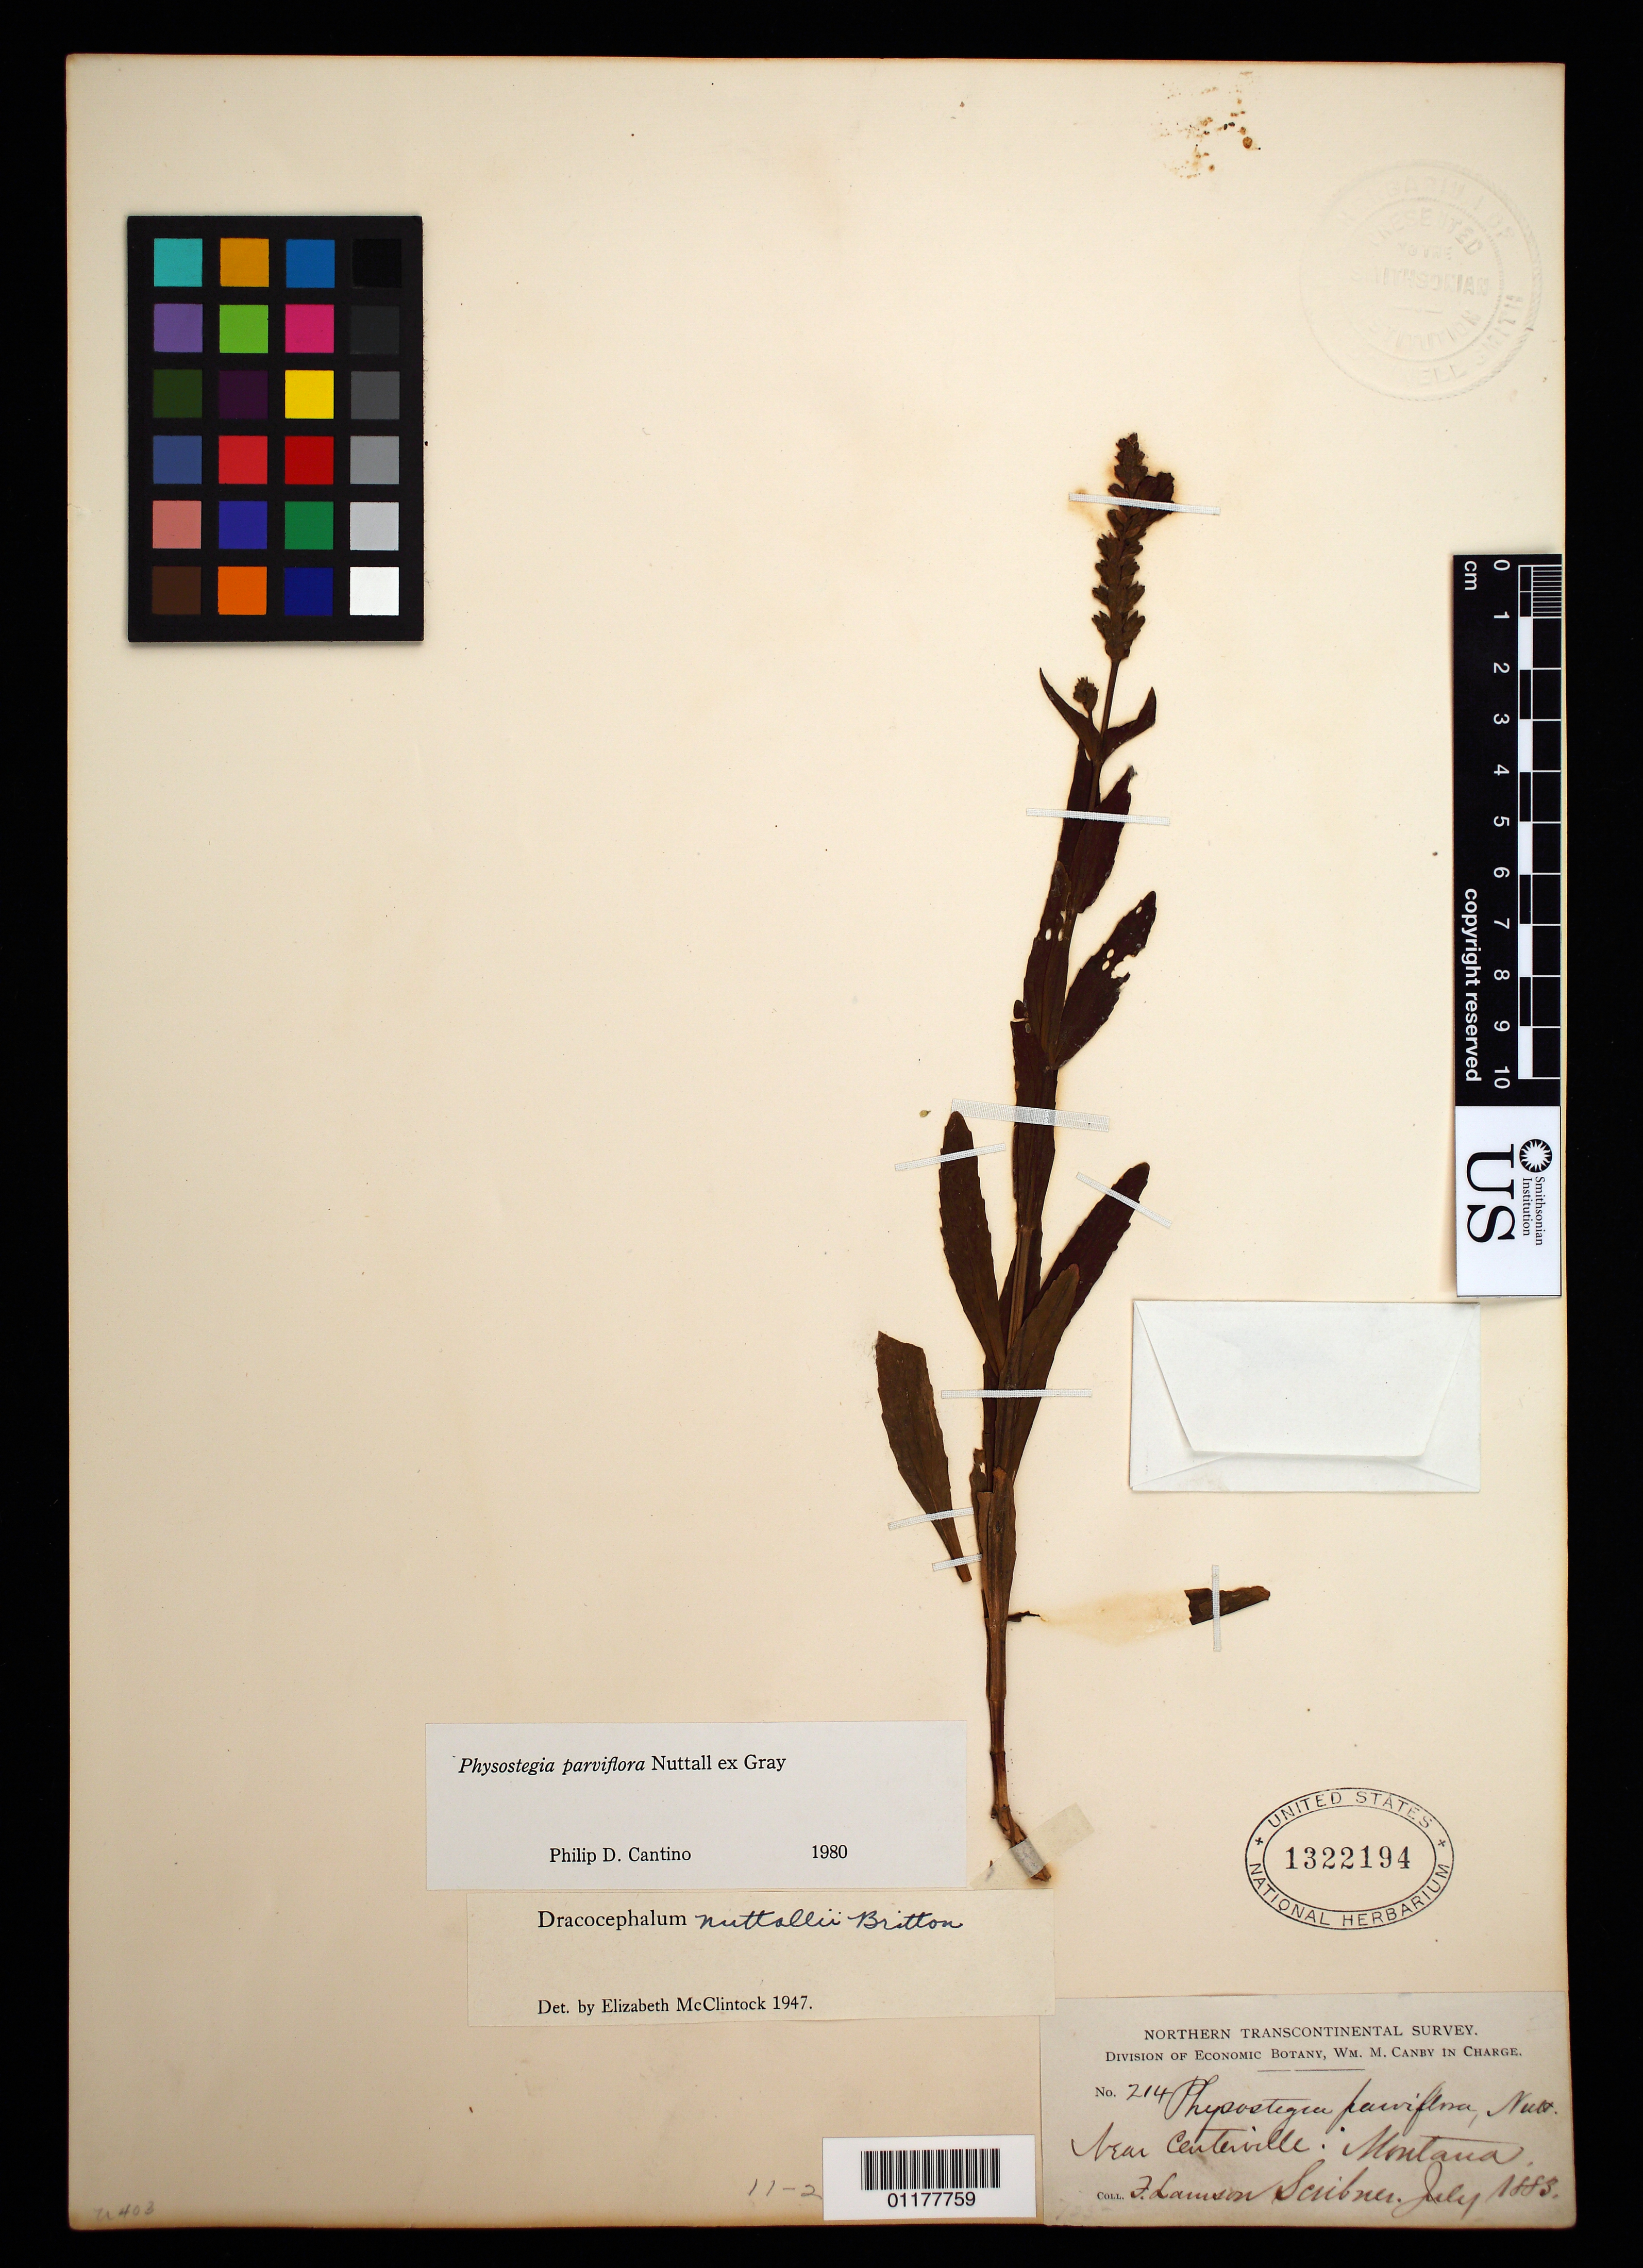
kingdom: Plantae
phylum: Tracheophyta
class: Magnoliopsida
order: Lamiales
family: Lamiaceae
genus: Physostegia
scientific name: Physostegia parviflora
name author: Nutt. ex A. Gray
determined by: Cantino, P. D.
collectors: F. L. Scribner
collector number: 214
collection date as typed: Jul 1883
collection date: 1883-07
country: United States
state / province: Montana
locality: near Senterville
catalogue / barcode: US 1322194